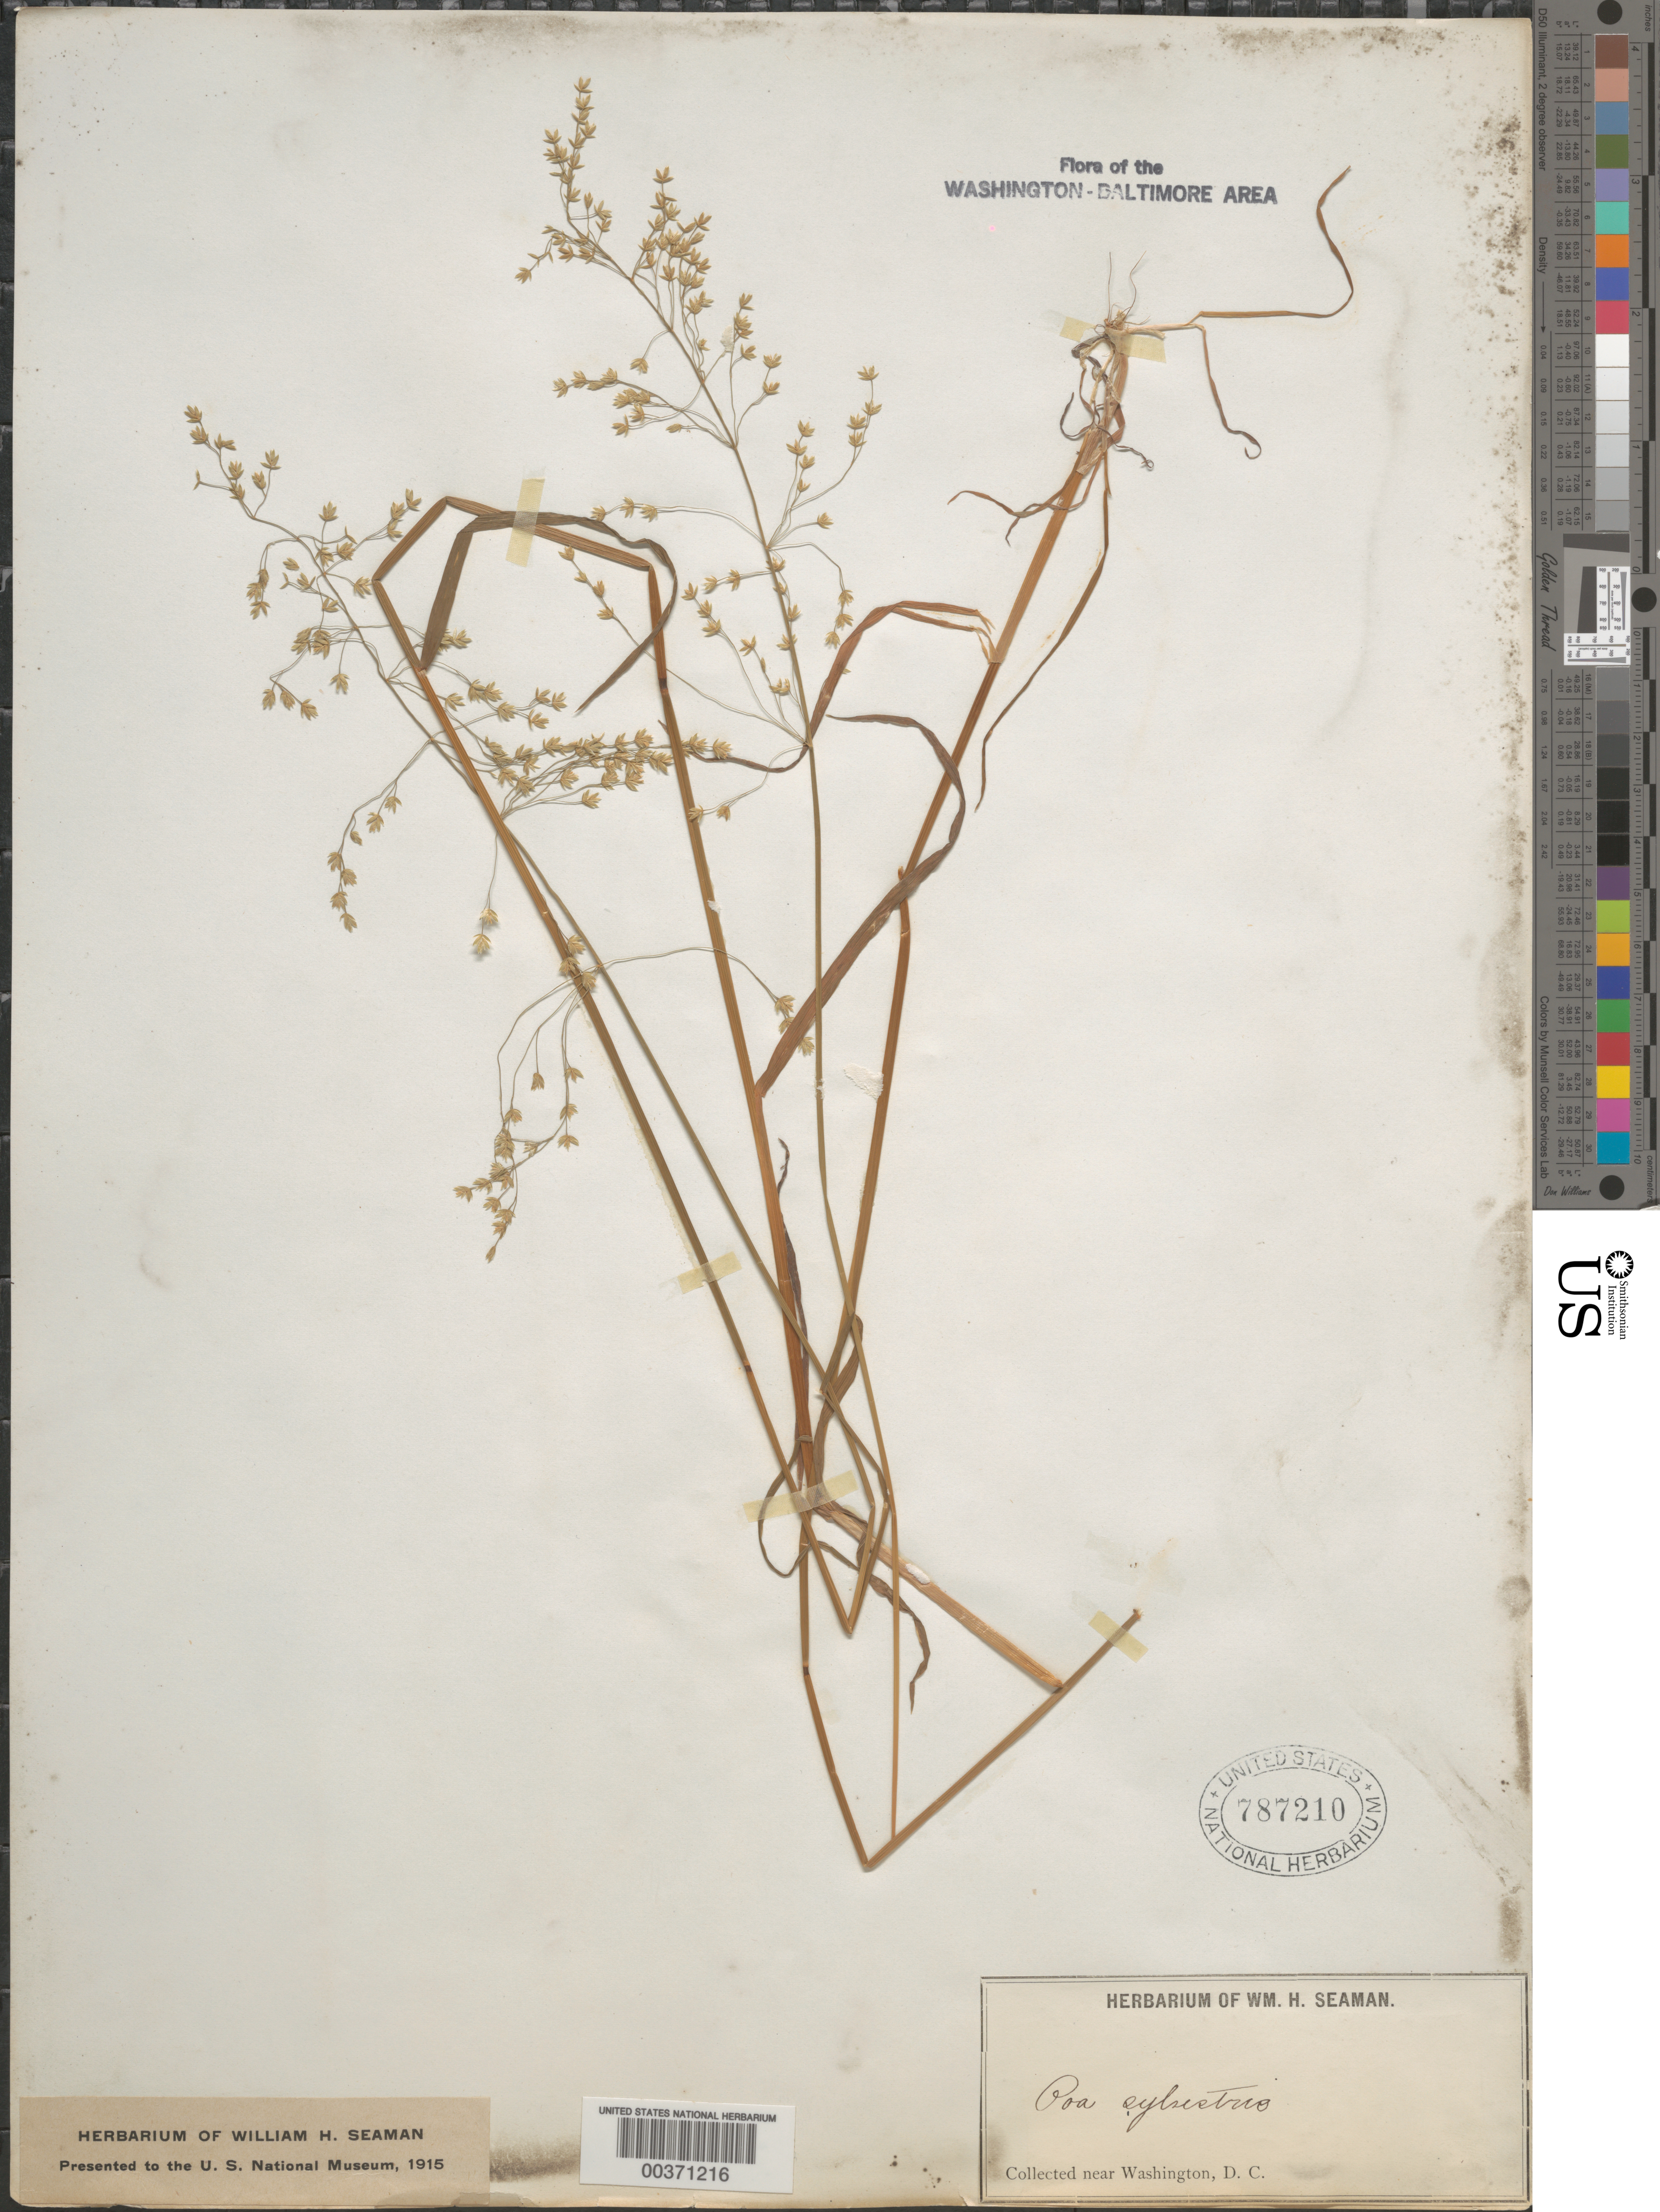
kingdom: Plantae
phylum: Tracheophyta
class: Liliopsida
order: Poales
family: Poaceae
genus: Poa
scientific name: Poa sylvestris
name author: A. Gray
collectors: W. Seaman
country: United States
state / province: District of Columbia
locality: Washington DC and vicinity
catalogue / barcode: US 787210